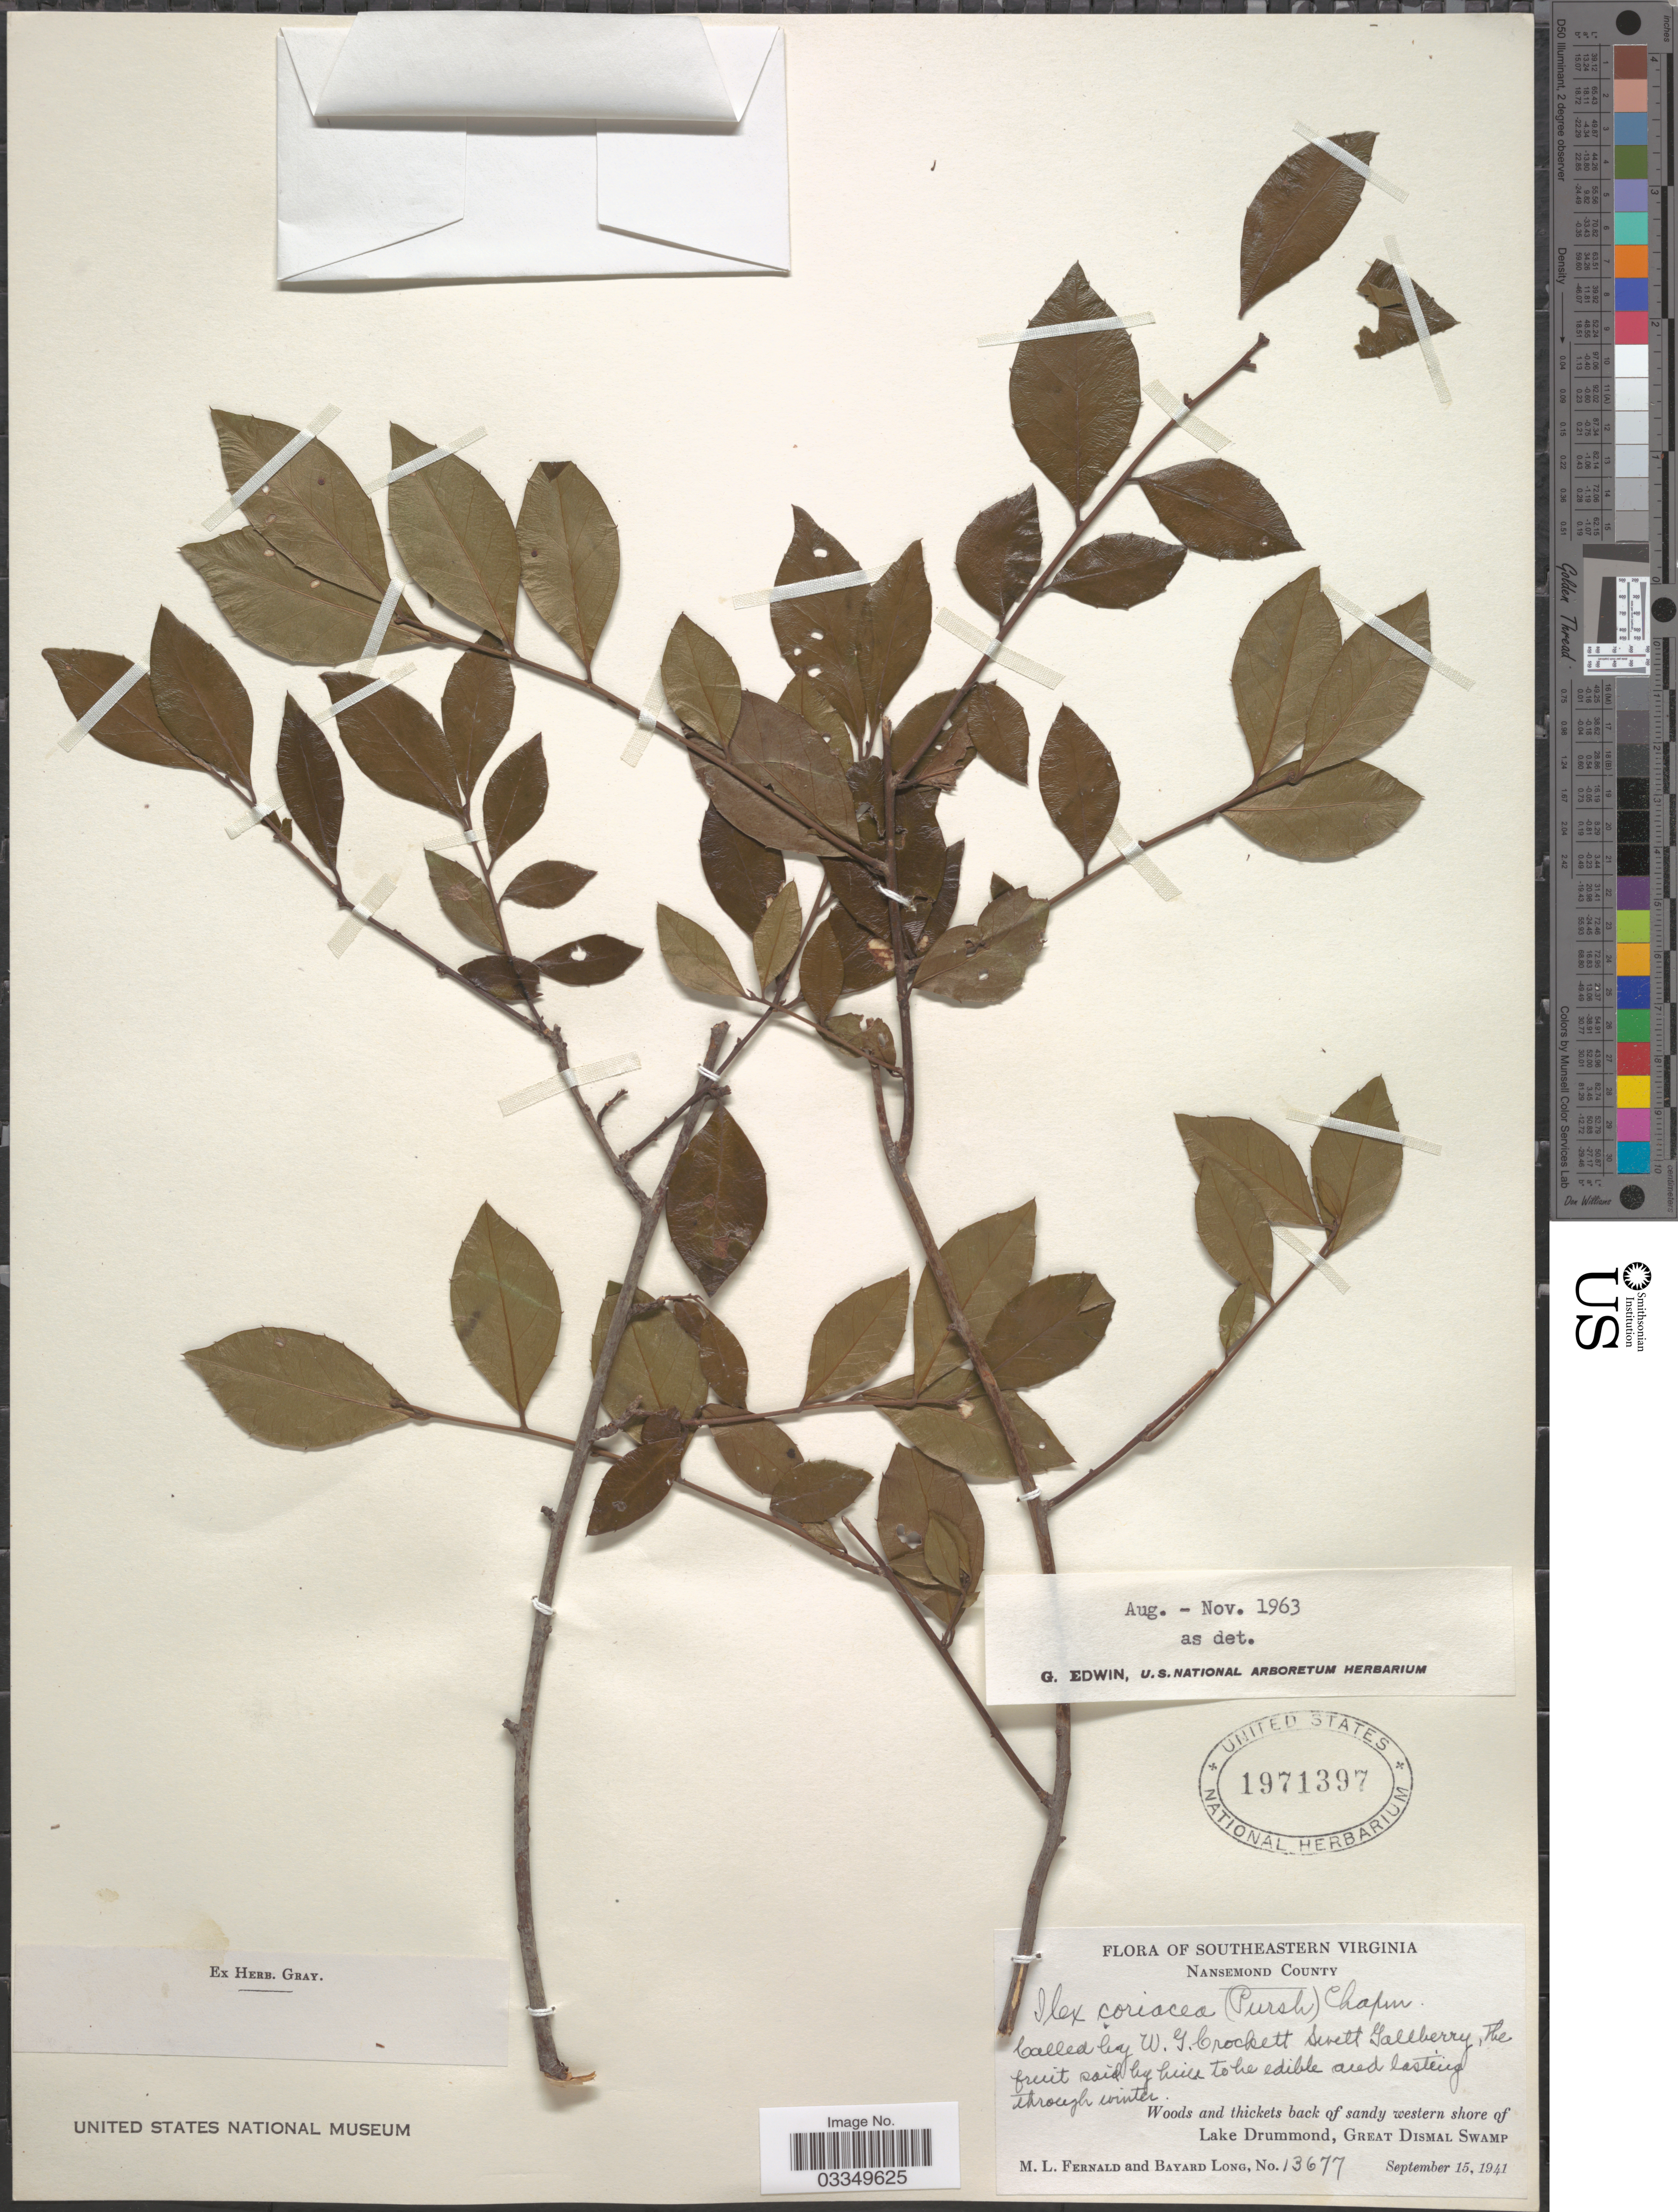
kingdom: Plantae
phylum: Tracheophyta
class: Magnoliopsida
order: Aquifoliales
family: Aquifoliaceae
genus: Ilex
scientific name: Ilex coriacea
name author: (Pursh) Chapm.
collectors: M. L. Fernald & B. Long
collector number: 13677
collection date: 1941-09-15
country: United States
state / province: Virginia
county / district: City of Suffolk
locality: Southeastern Virginia. Nansemond County. Western shore of Lake Drummond, Great Dismal Swamp.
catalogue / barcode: US 1971397